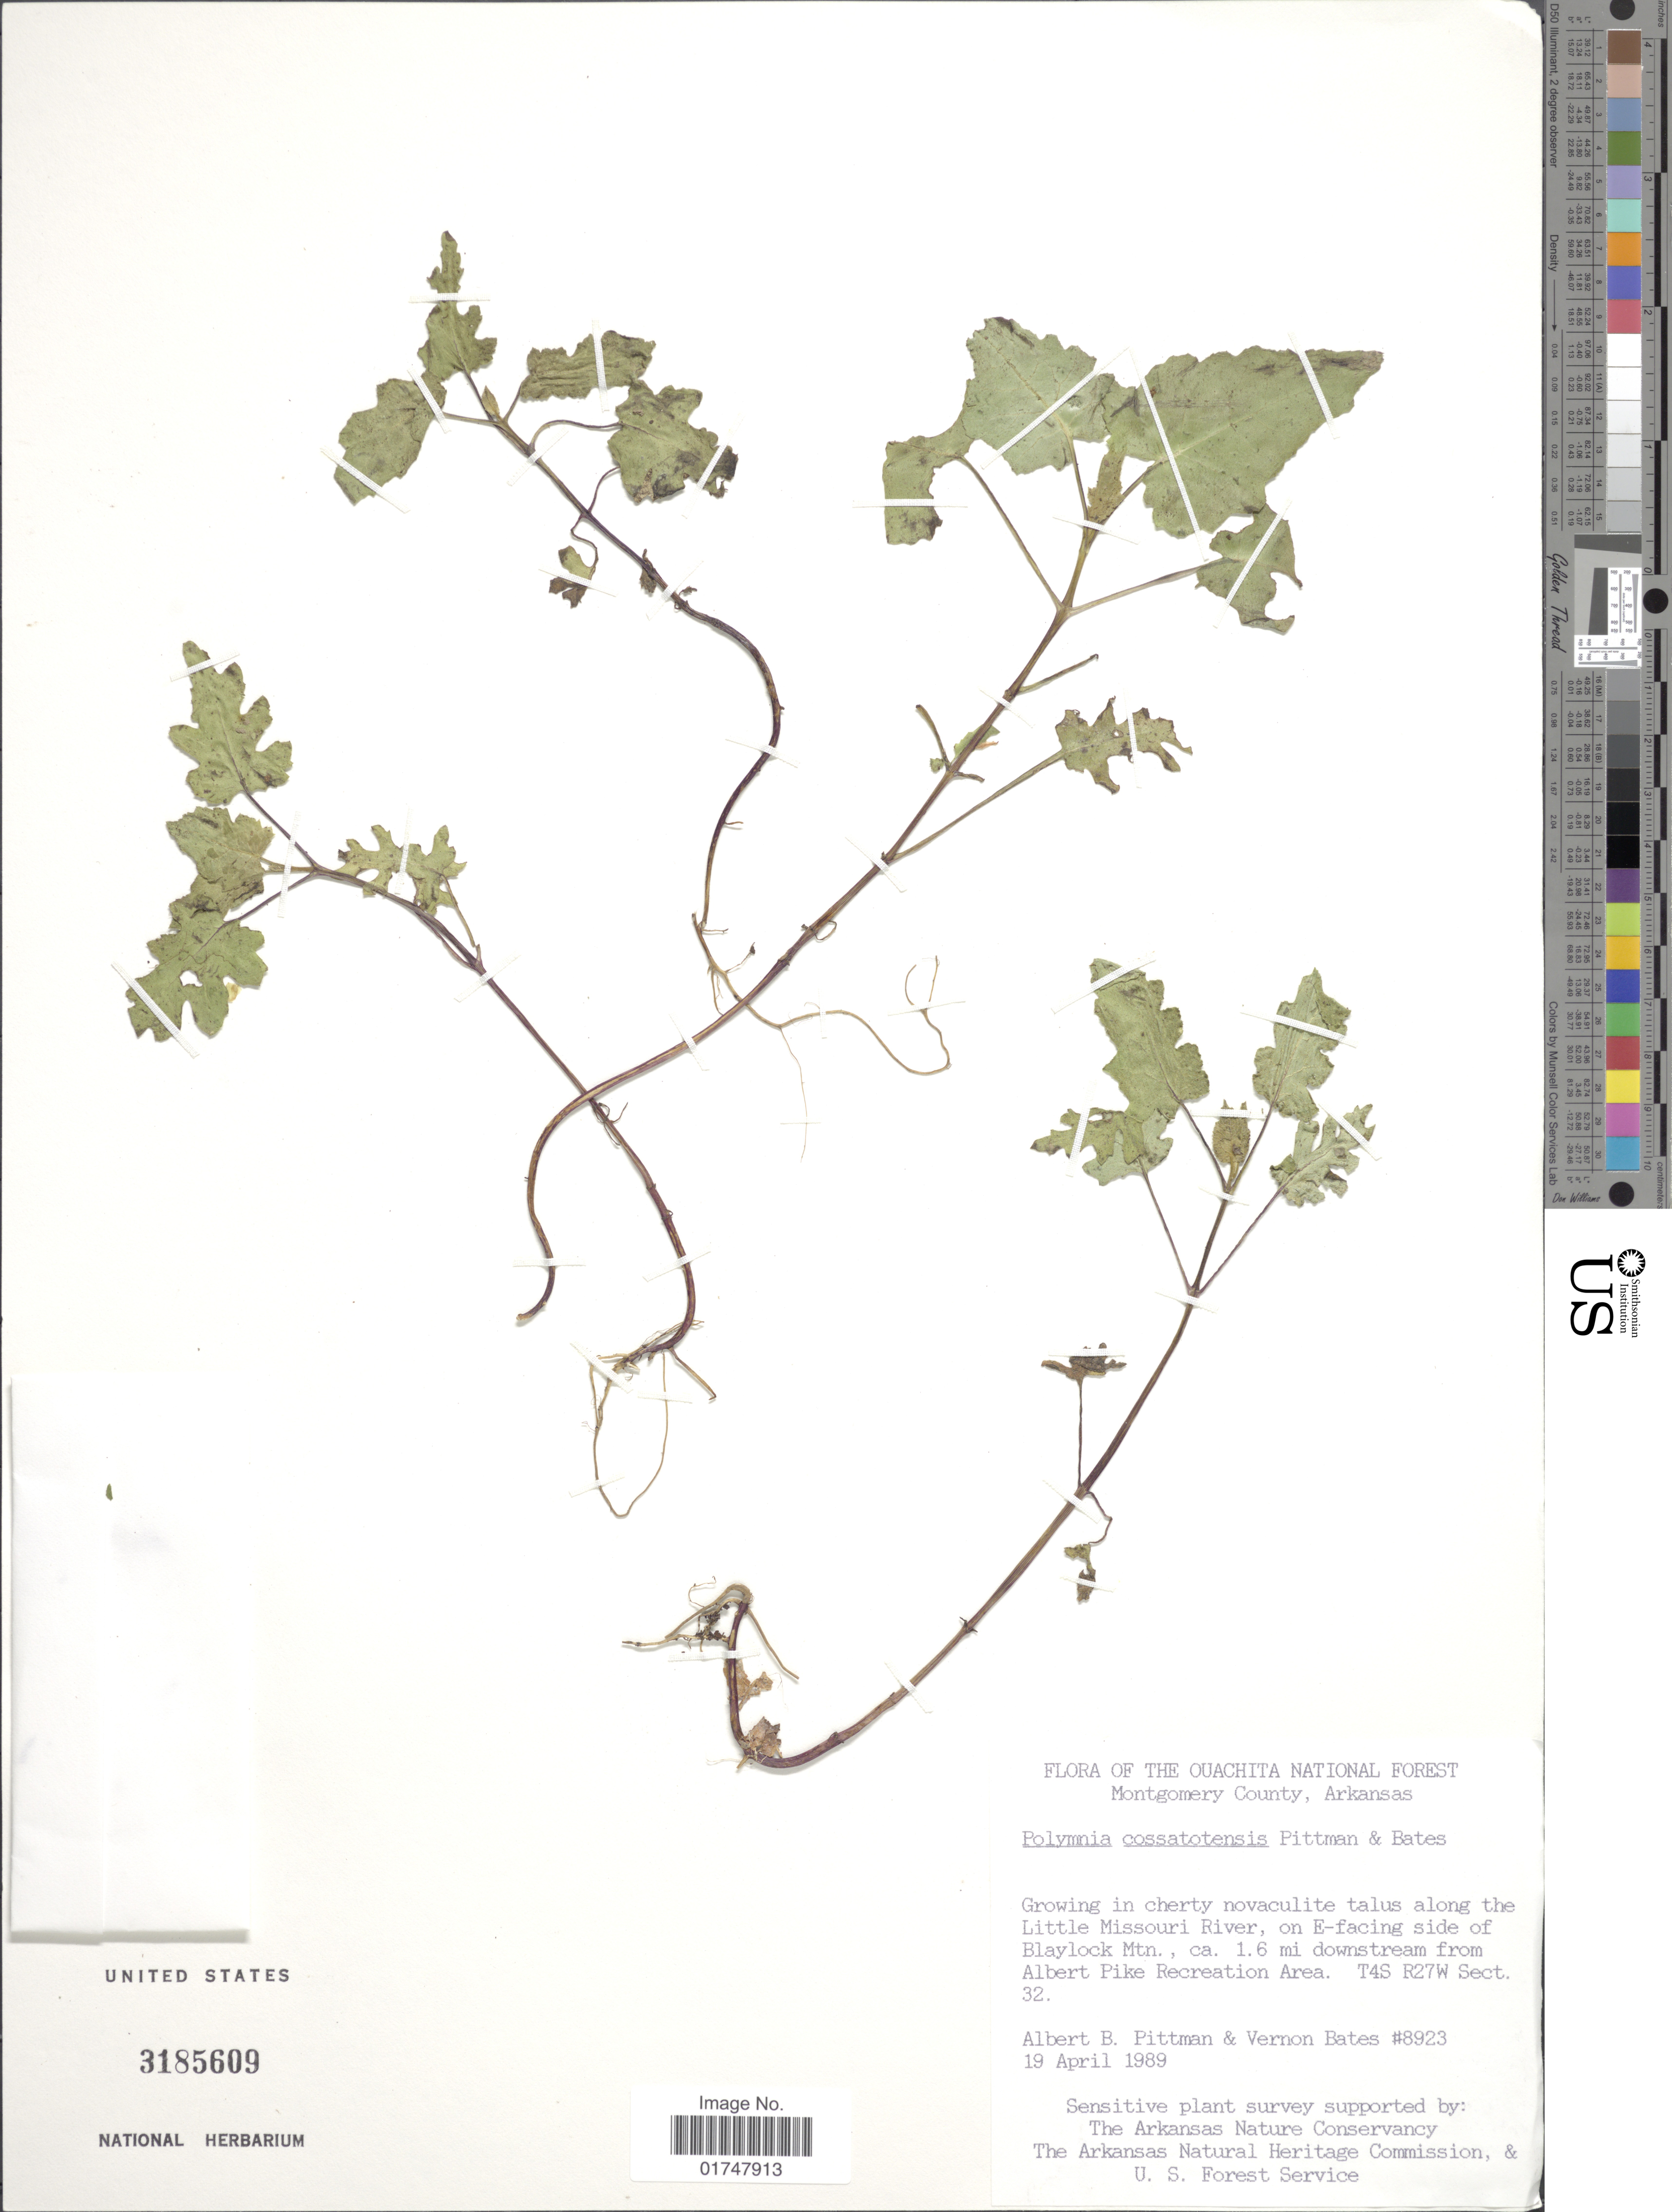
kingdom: Plantae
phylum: Tracheophyta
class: Magnoliopsida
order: Asterales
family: Asteraceae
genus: Polymnia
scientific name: Polymnia cossatotensis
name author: Pittman & V.M. Bates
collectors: A. B. Pittman & V. Bates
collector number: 8923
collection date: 1989-04-19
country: United States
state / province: Arkansas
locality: Montgomery County, along the Little Missouri River, on E-facing side of Blaylock Mtn., ca. 1.6 mi downstream from Albert Pike Recreation Area. T4S R27W Sect. 32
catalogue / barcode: US 3185609